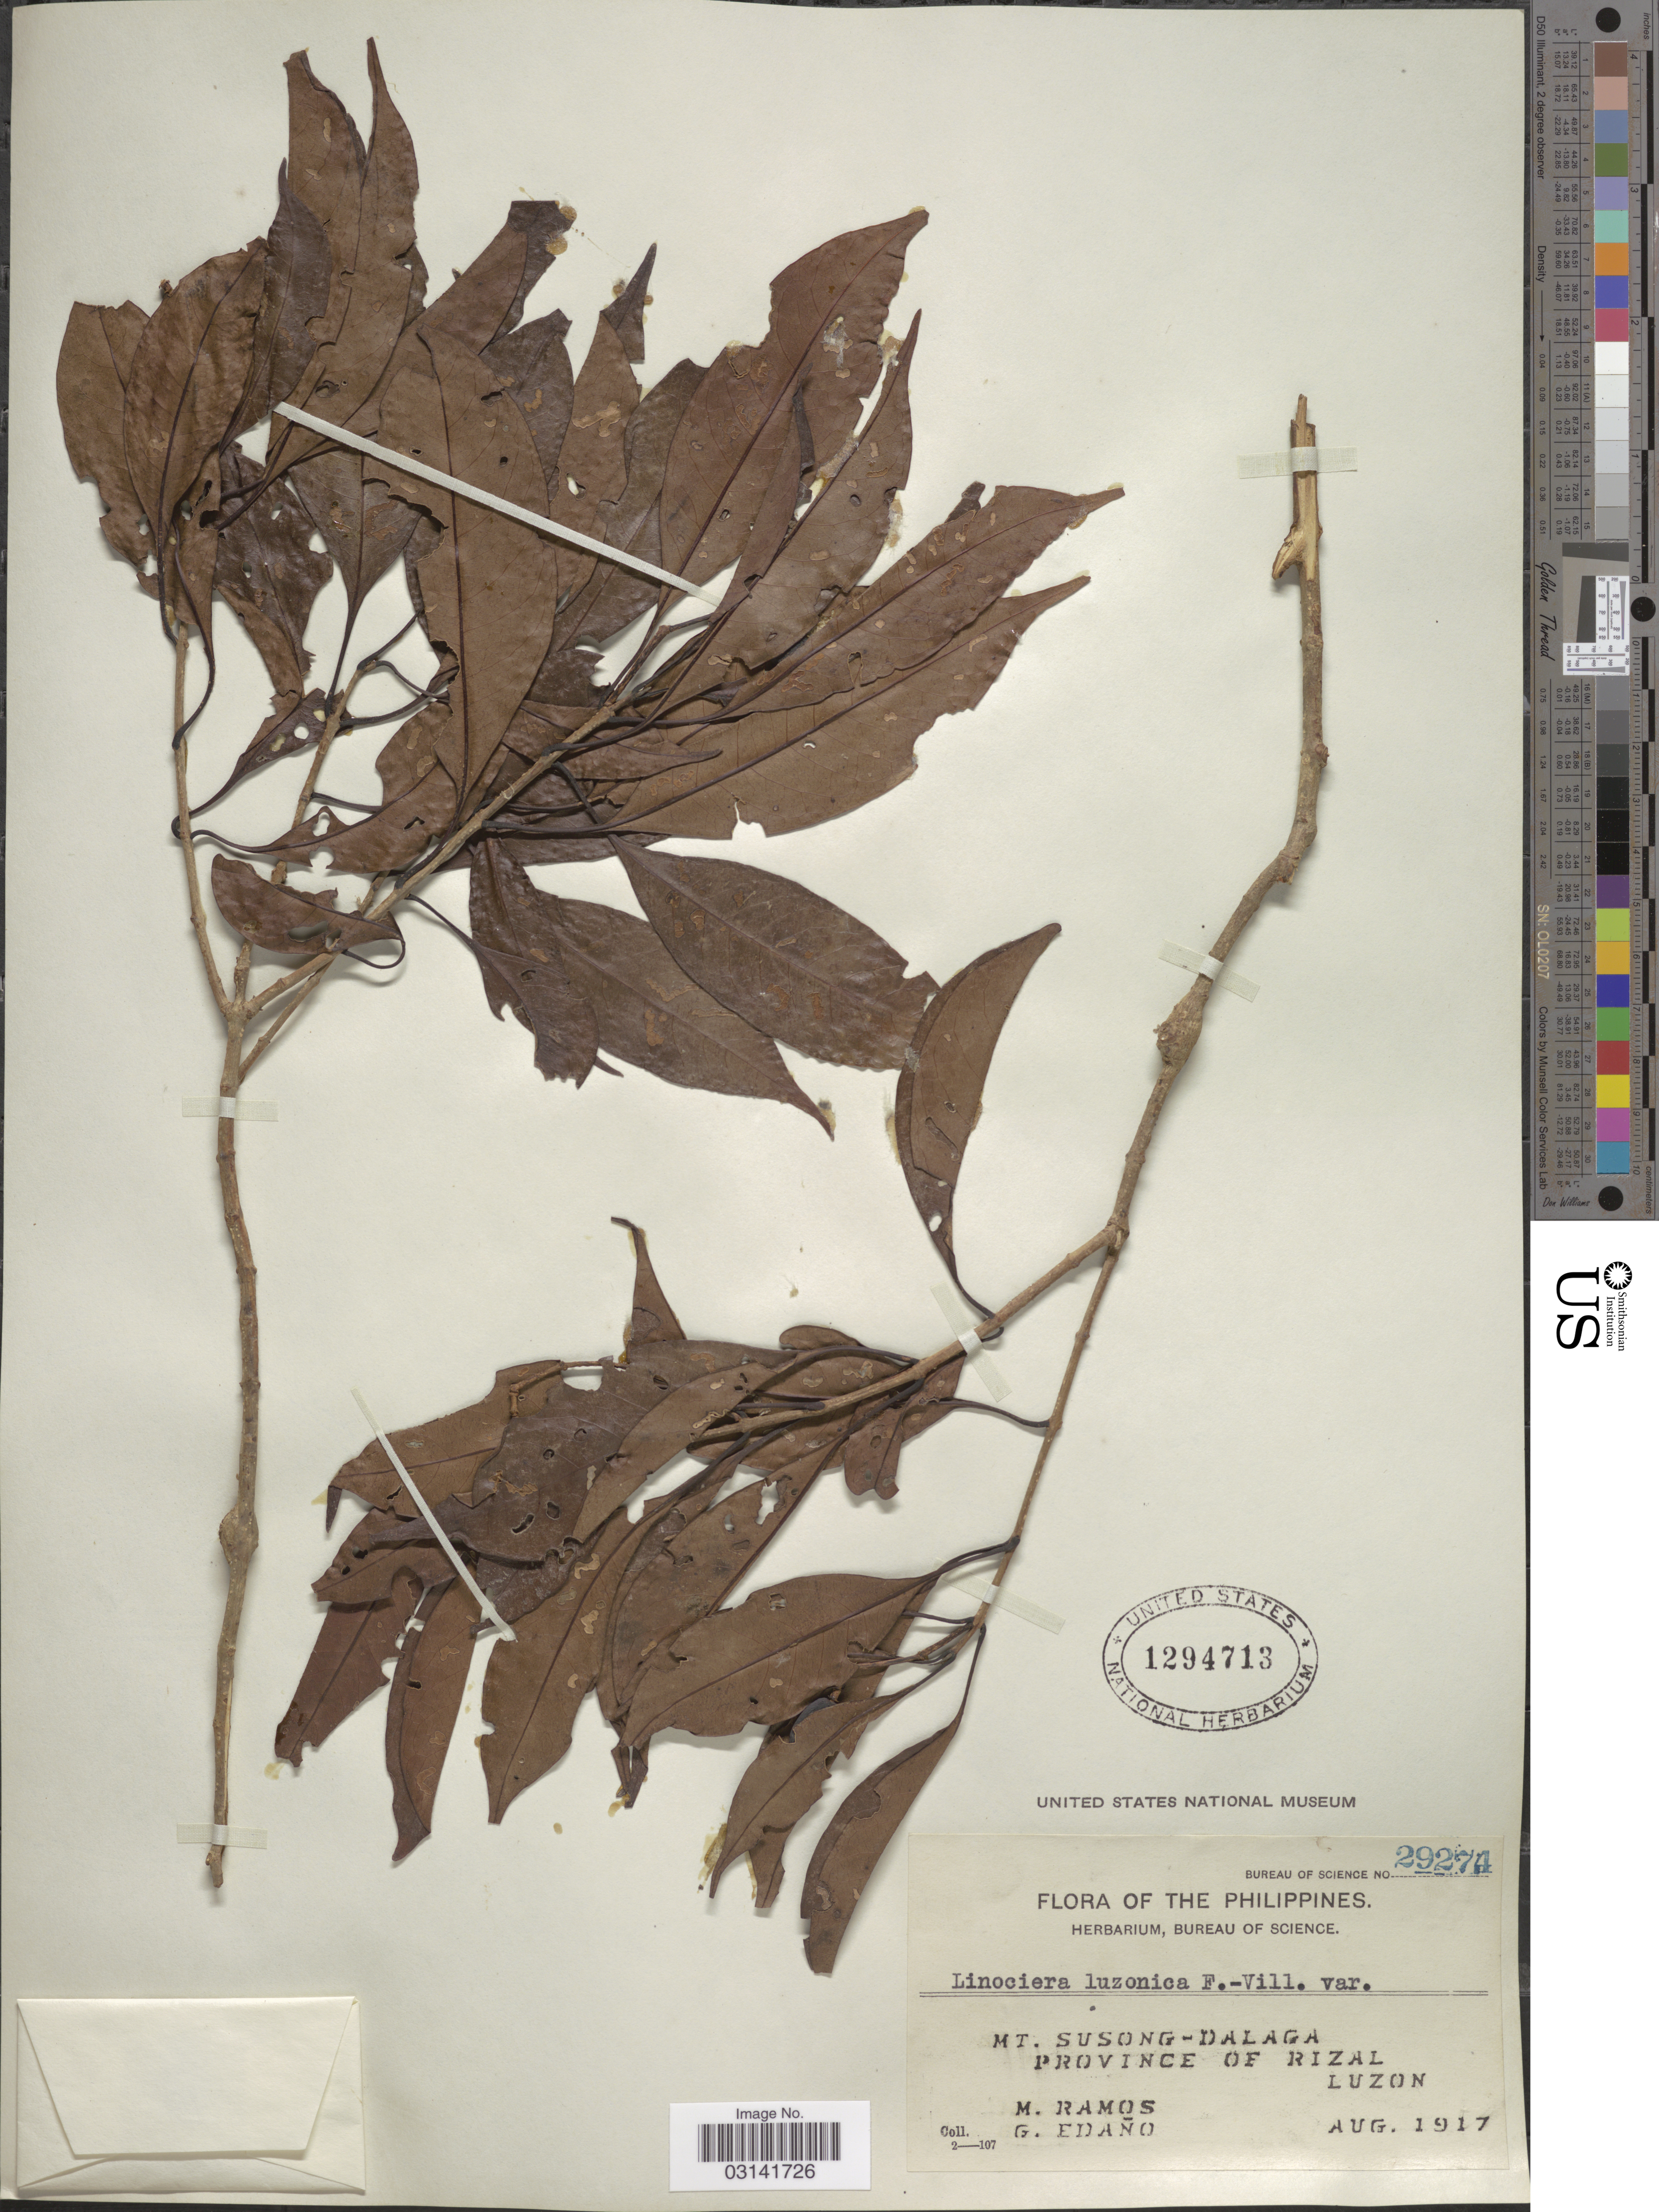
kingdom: Plantae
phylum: Tracheophyta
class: Magnoliopsida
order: Lamiales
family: Oleaceae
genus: Chionanthus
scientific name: Chionanthus ramiflorus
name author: Roxb.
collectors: M. Ramos & G. Edaño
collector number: Bureau of Science 29274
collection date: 1917-08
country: Philippines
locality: Mt. Susong-Dalaga. Province of Rizal. Luzon.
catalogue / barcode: US 1294713